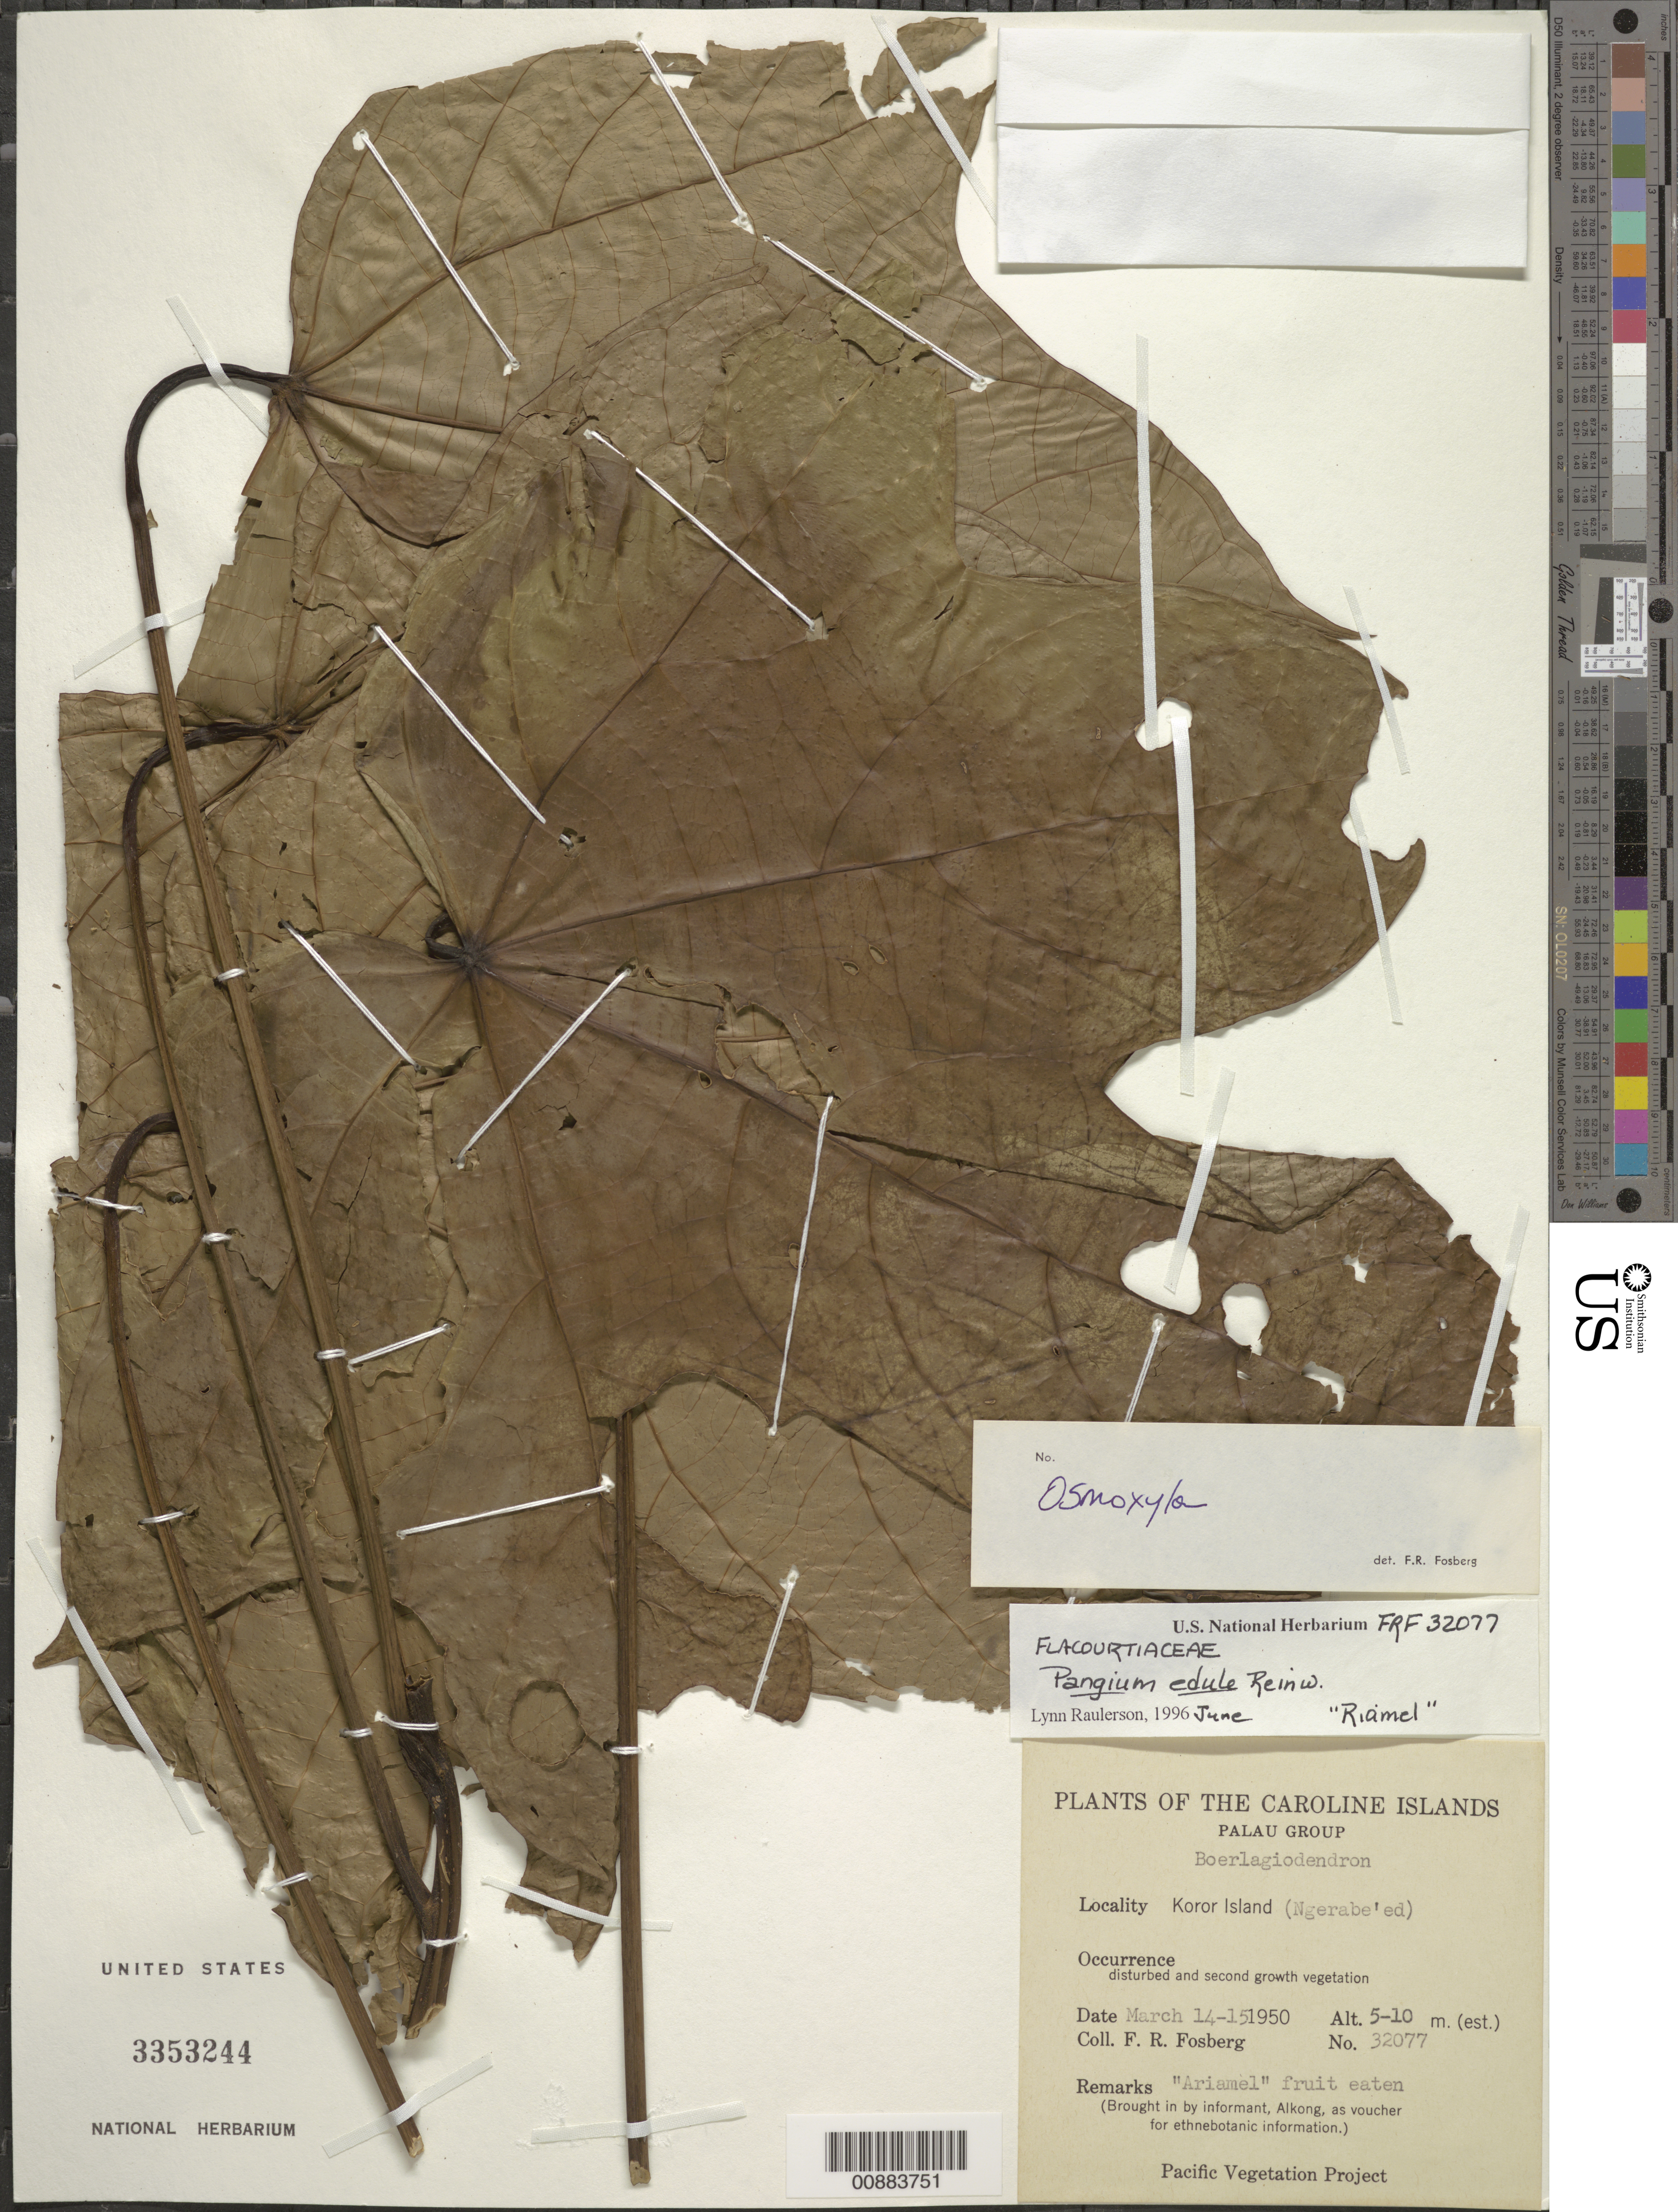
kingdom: Plantae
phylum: Tracheophyta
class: Magnoliopsida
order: Malpighiales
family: Achariaceae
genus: Pangium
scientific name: Pangium edule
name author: Reinw.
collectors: F. R. Fosberg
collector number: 32077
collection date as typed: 14 Mar 1950 and 15 Mar 1950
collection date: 1950-03-14,1950-03-15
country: Palau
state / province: Koror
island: Oreor (Koror)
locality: (Koror I.)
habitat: Disturbed and second growth vegetation.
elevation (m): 5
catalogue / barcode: US 3353244